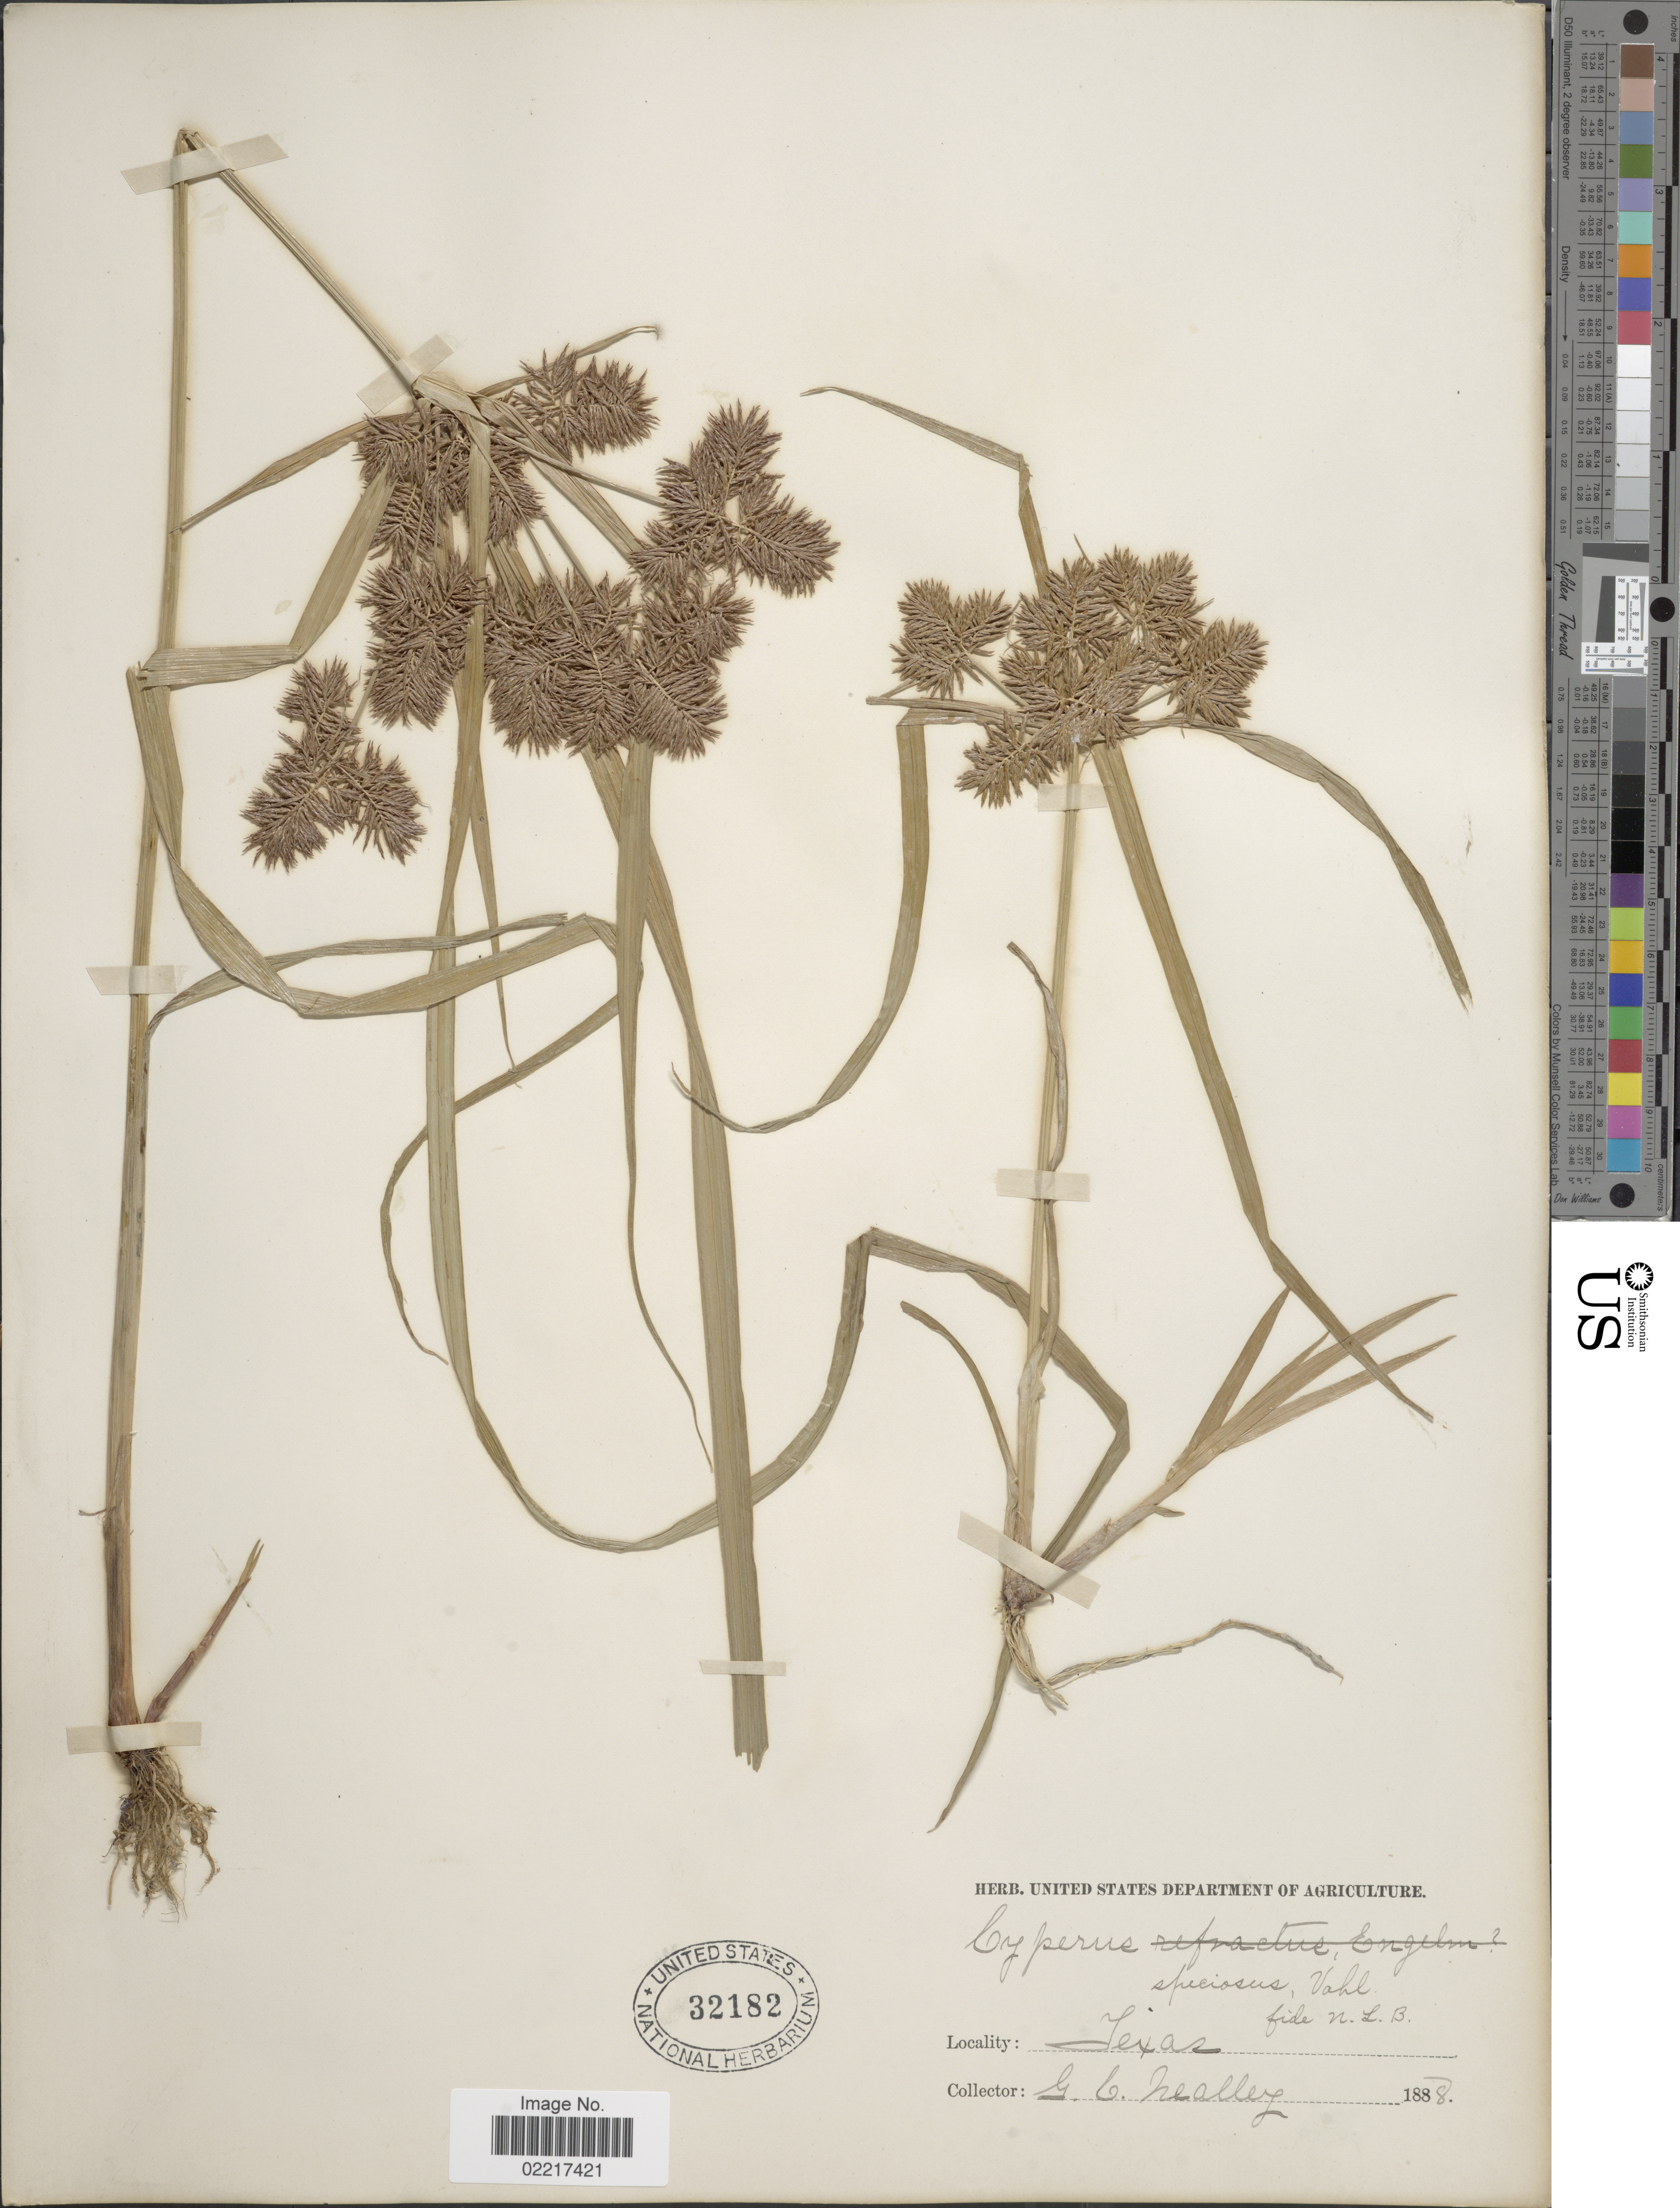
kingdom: Plantae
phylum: Tracheophyta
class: Liliopsida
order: Poales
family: Cyperaceae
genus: Cyperus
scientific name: Cyperus odoratus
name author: L.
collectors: G. C. Nealley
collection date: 1888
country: United States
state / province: Texas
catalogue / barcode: US 32182